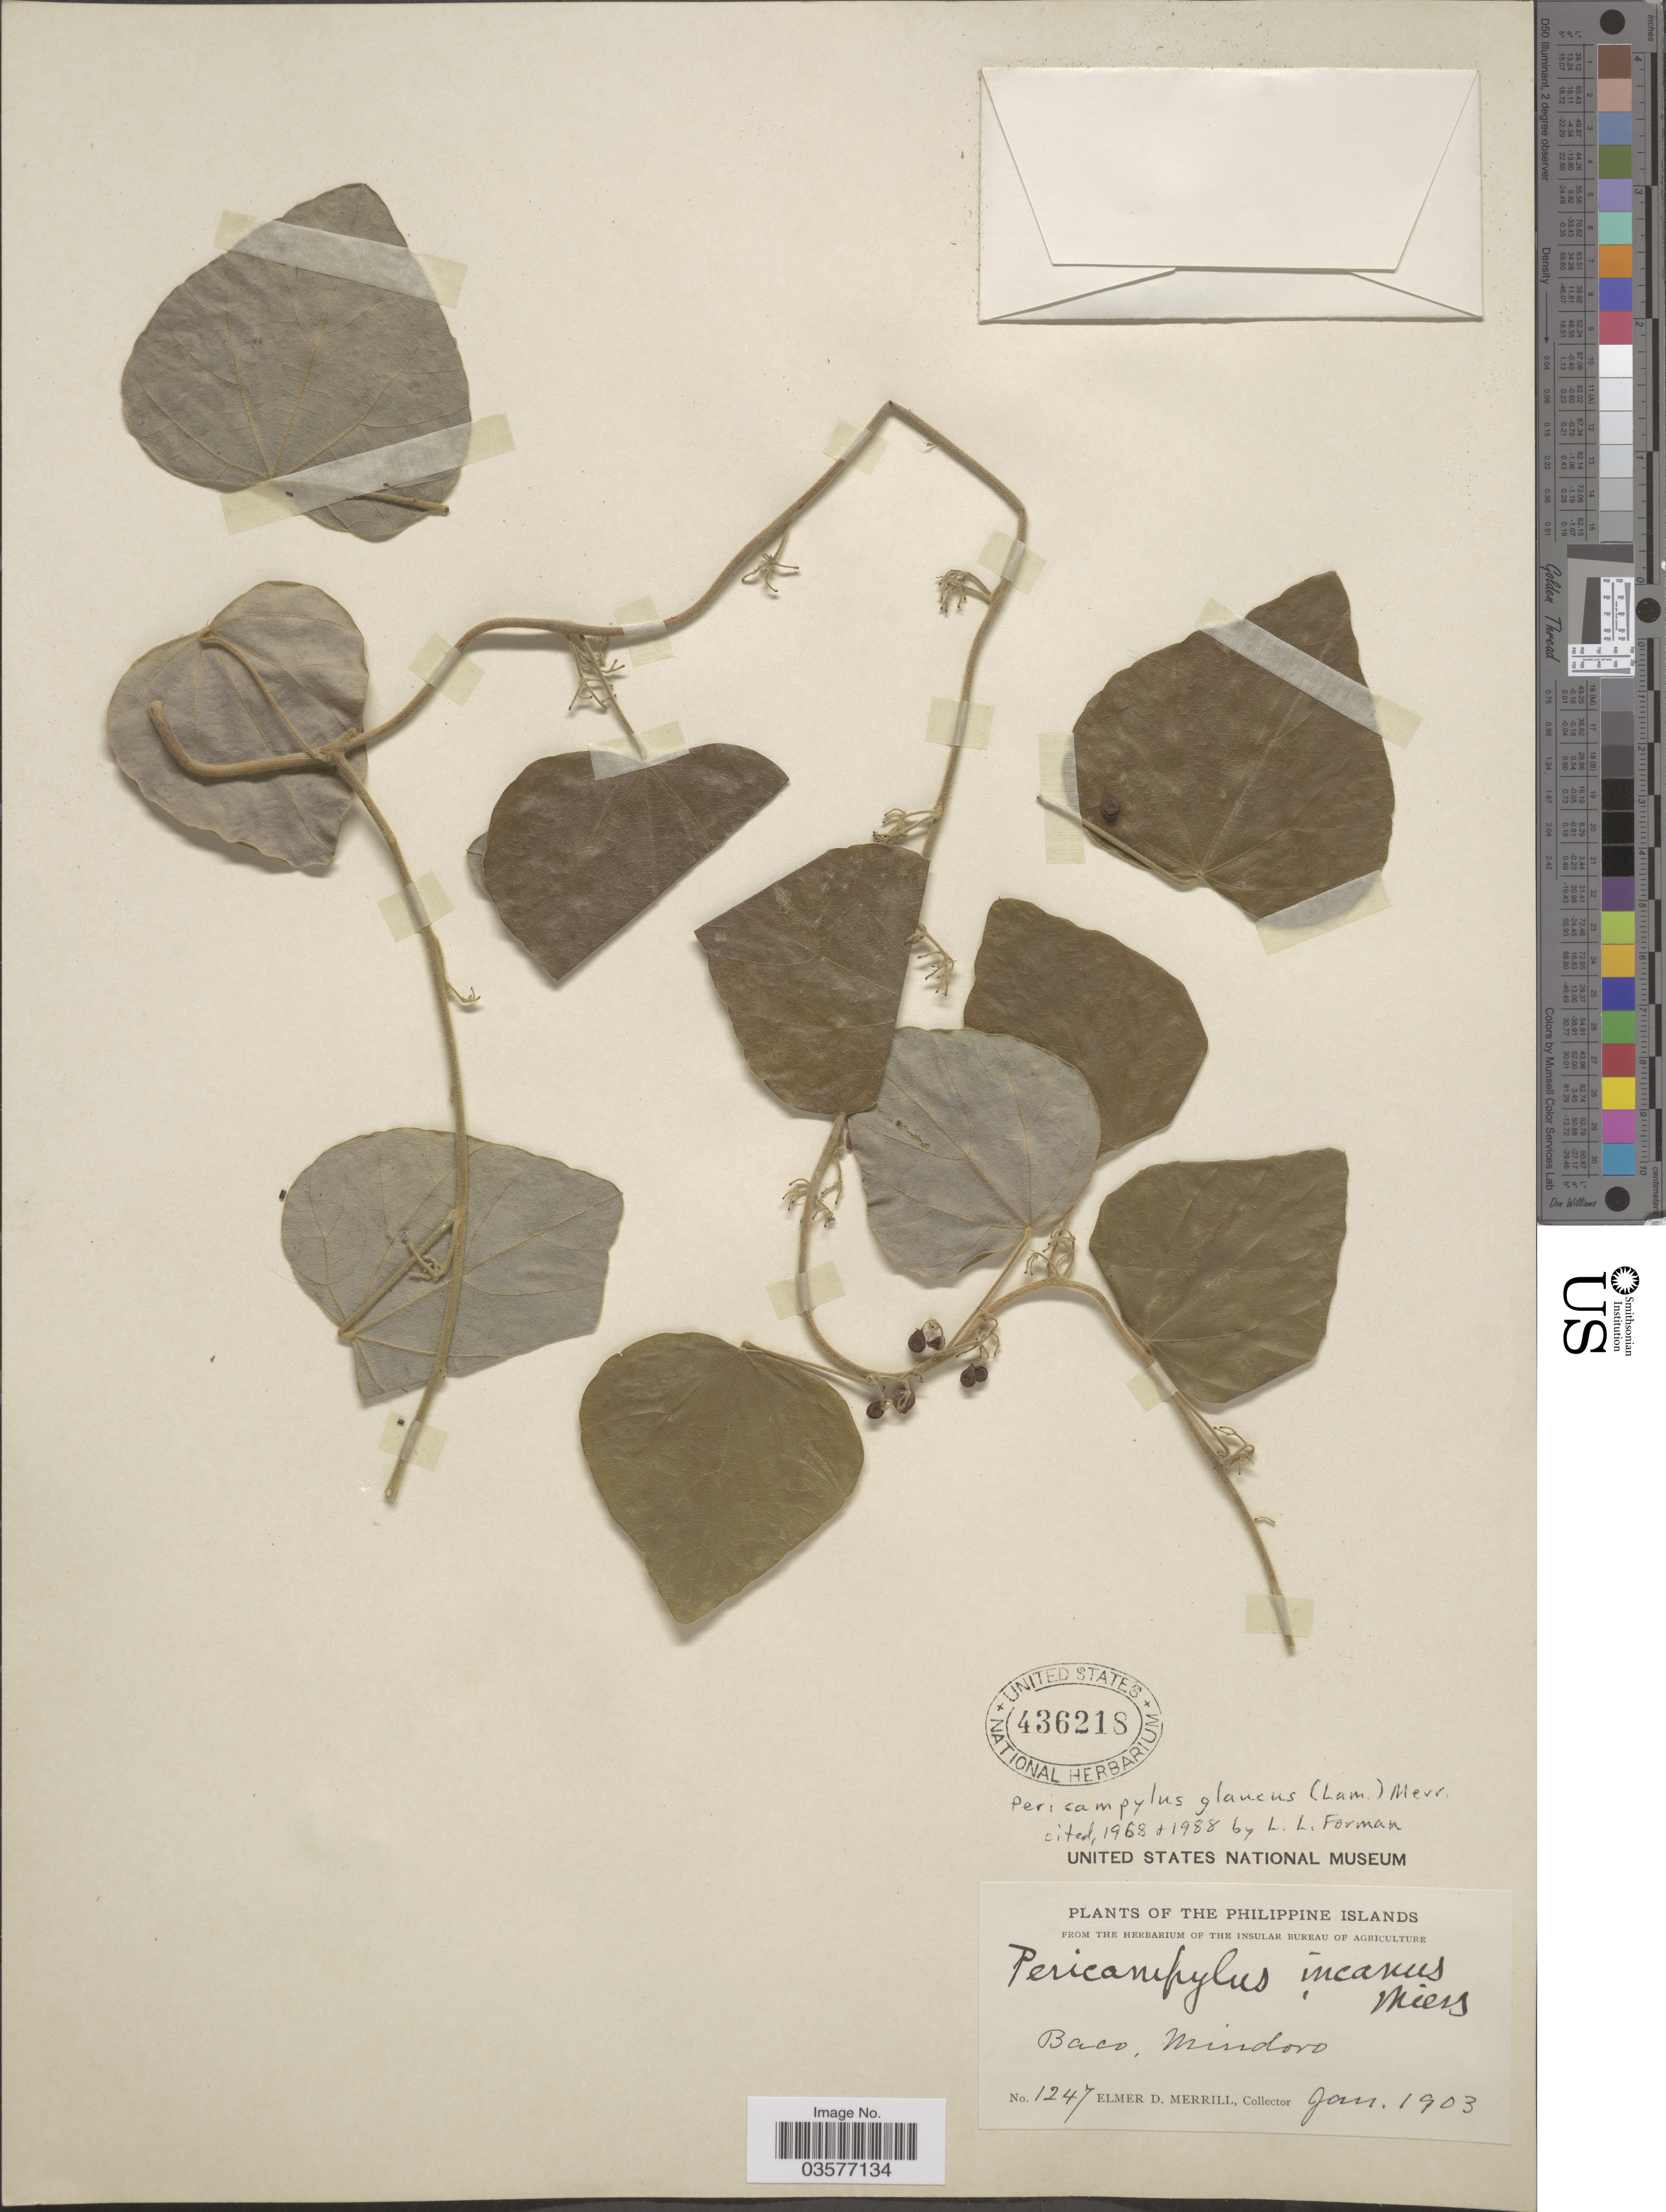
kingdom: Plantae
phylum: Tracheophyta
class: Magnoliopsida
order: Ranunculales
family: Menispermaceae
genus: Pericampylus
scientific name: Pericampylus glaucus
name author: (Lam.) Merr.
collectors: E. D. Merrill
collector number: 1247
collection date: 1903-01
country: Philippines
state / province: Mimaropa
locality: The Philippine Islands. Baco, Mindoro.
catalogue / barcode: US 436218